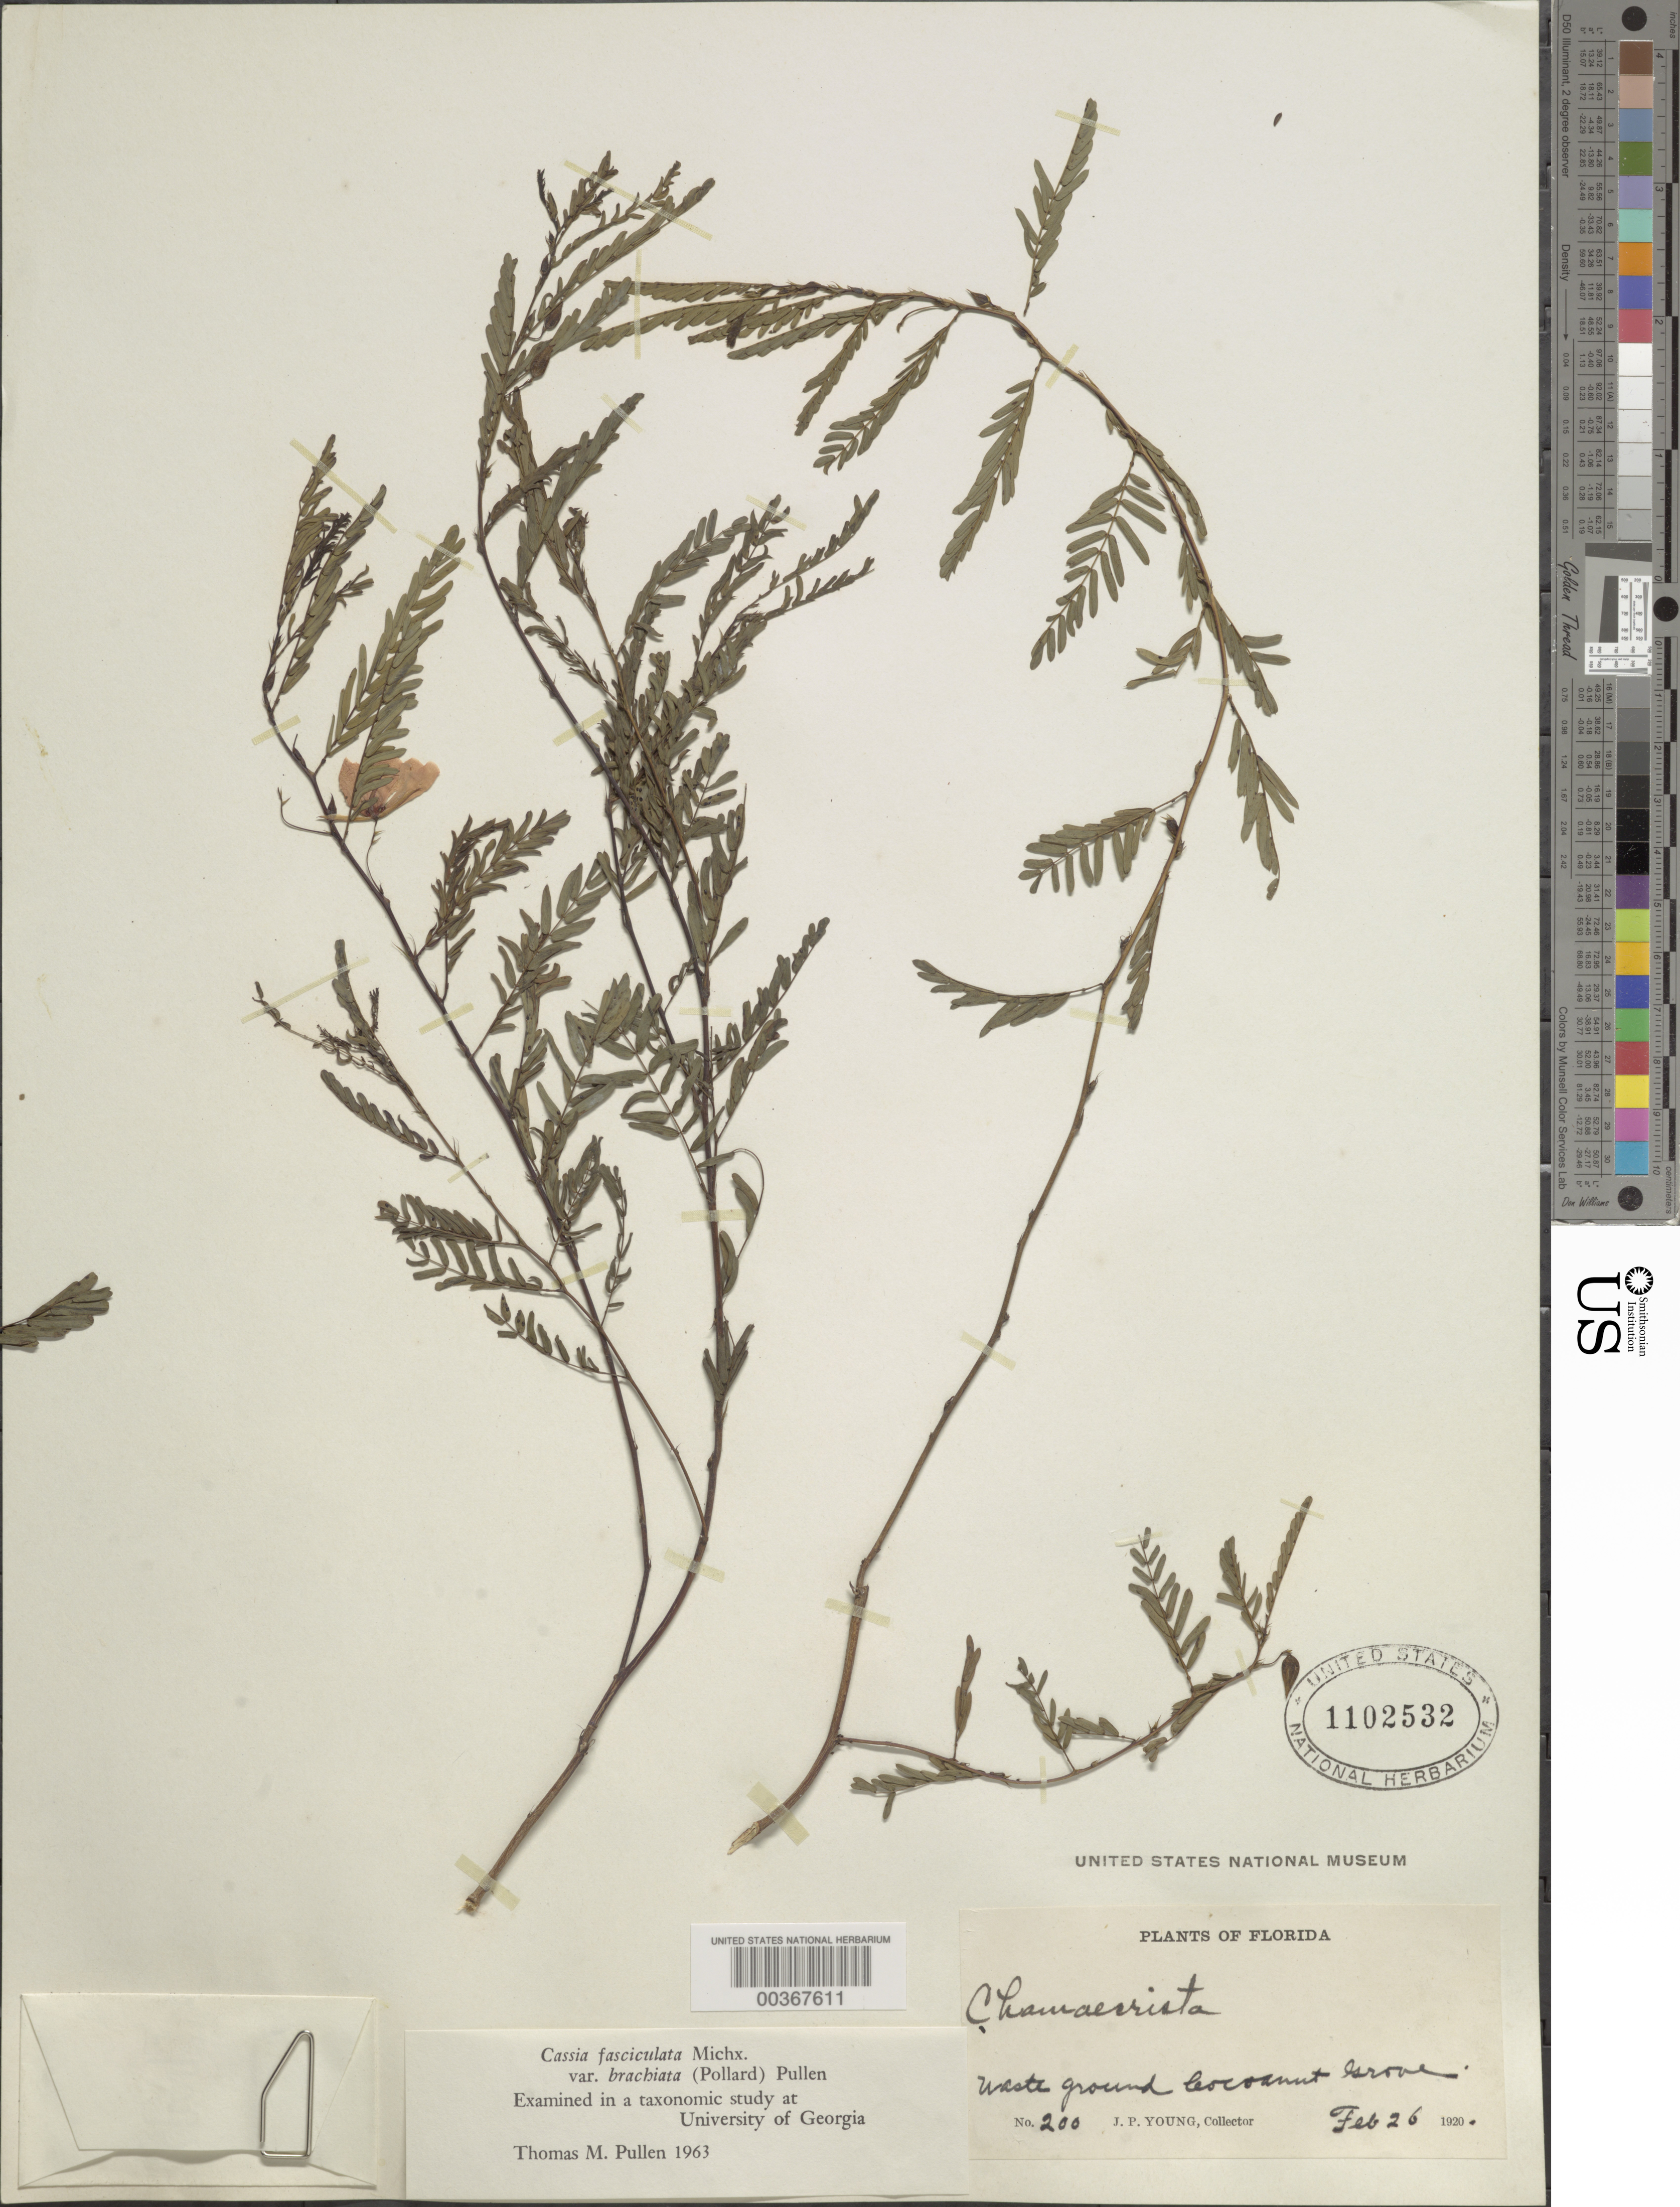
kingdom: Plantae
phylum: Tracheophyta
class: Magnoliopsida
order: Fabales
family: Fabaceae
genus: Chamaecrista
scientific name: Chamaecrista fasciculata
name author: (Michx.) Greene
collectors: J. P. Young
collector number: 200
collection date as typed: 26 Feb 1920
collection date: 1920-02-26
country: United States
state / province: Florida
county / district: Dade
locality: Cocoanut grove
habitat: Waste ground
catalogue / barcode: US 1102532